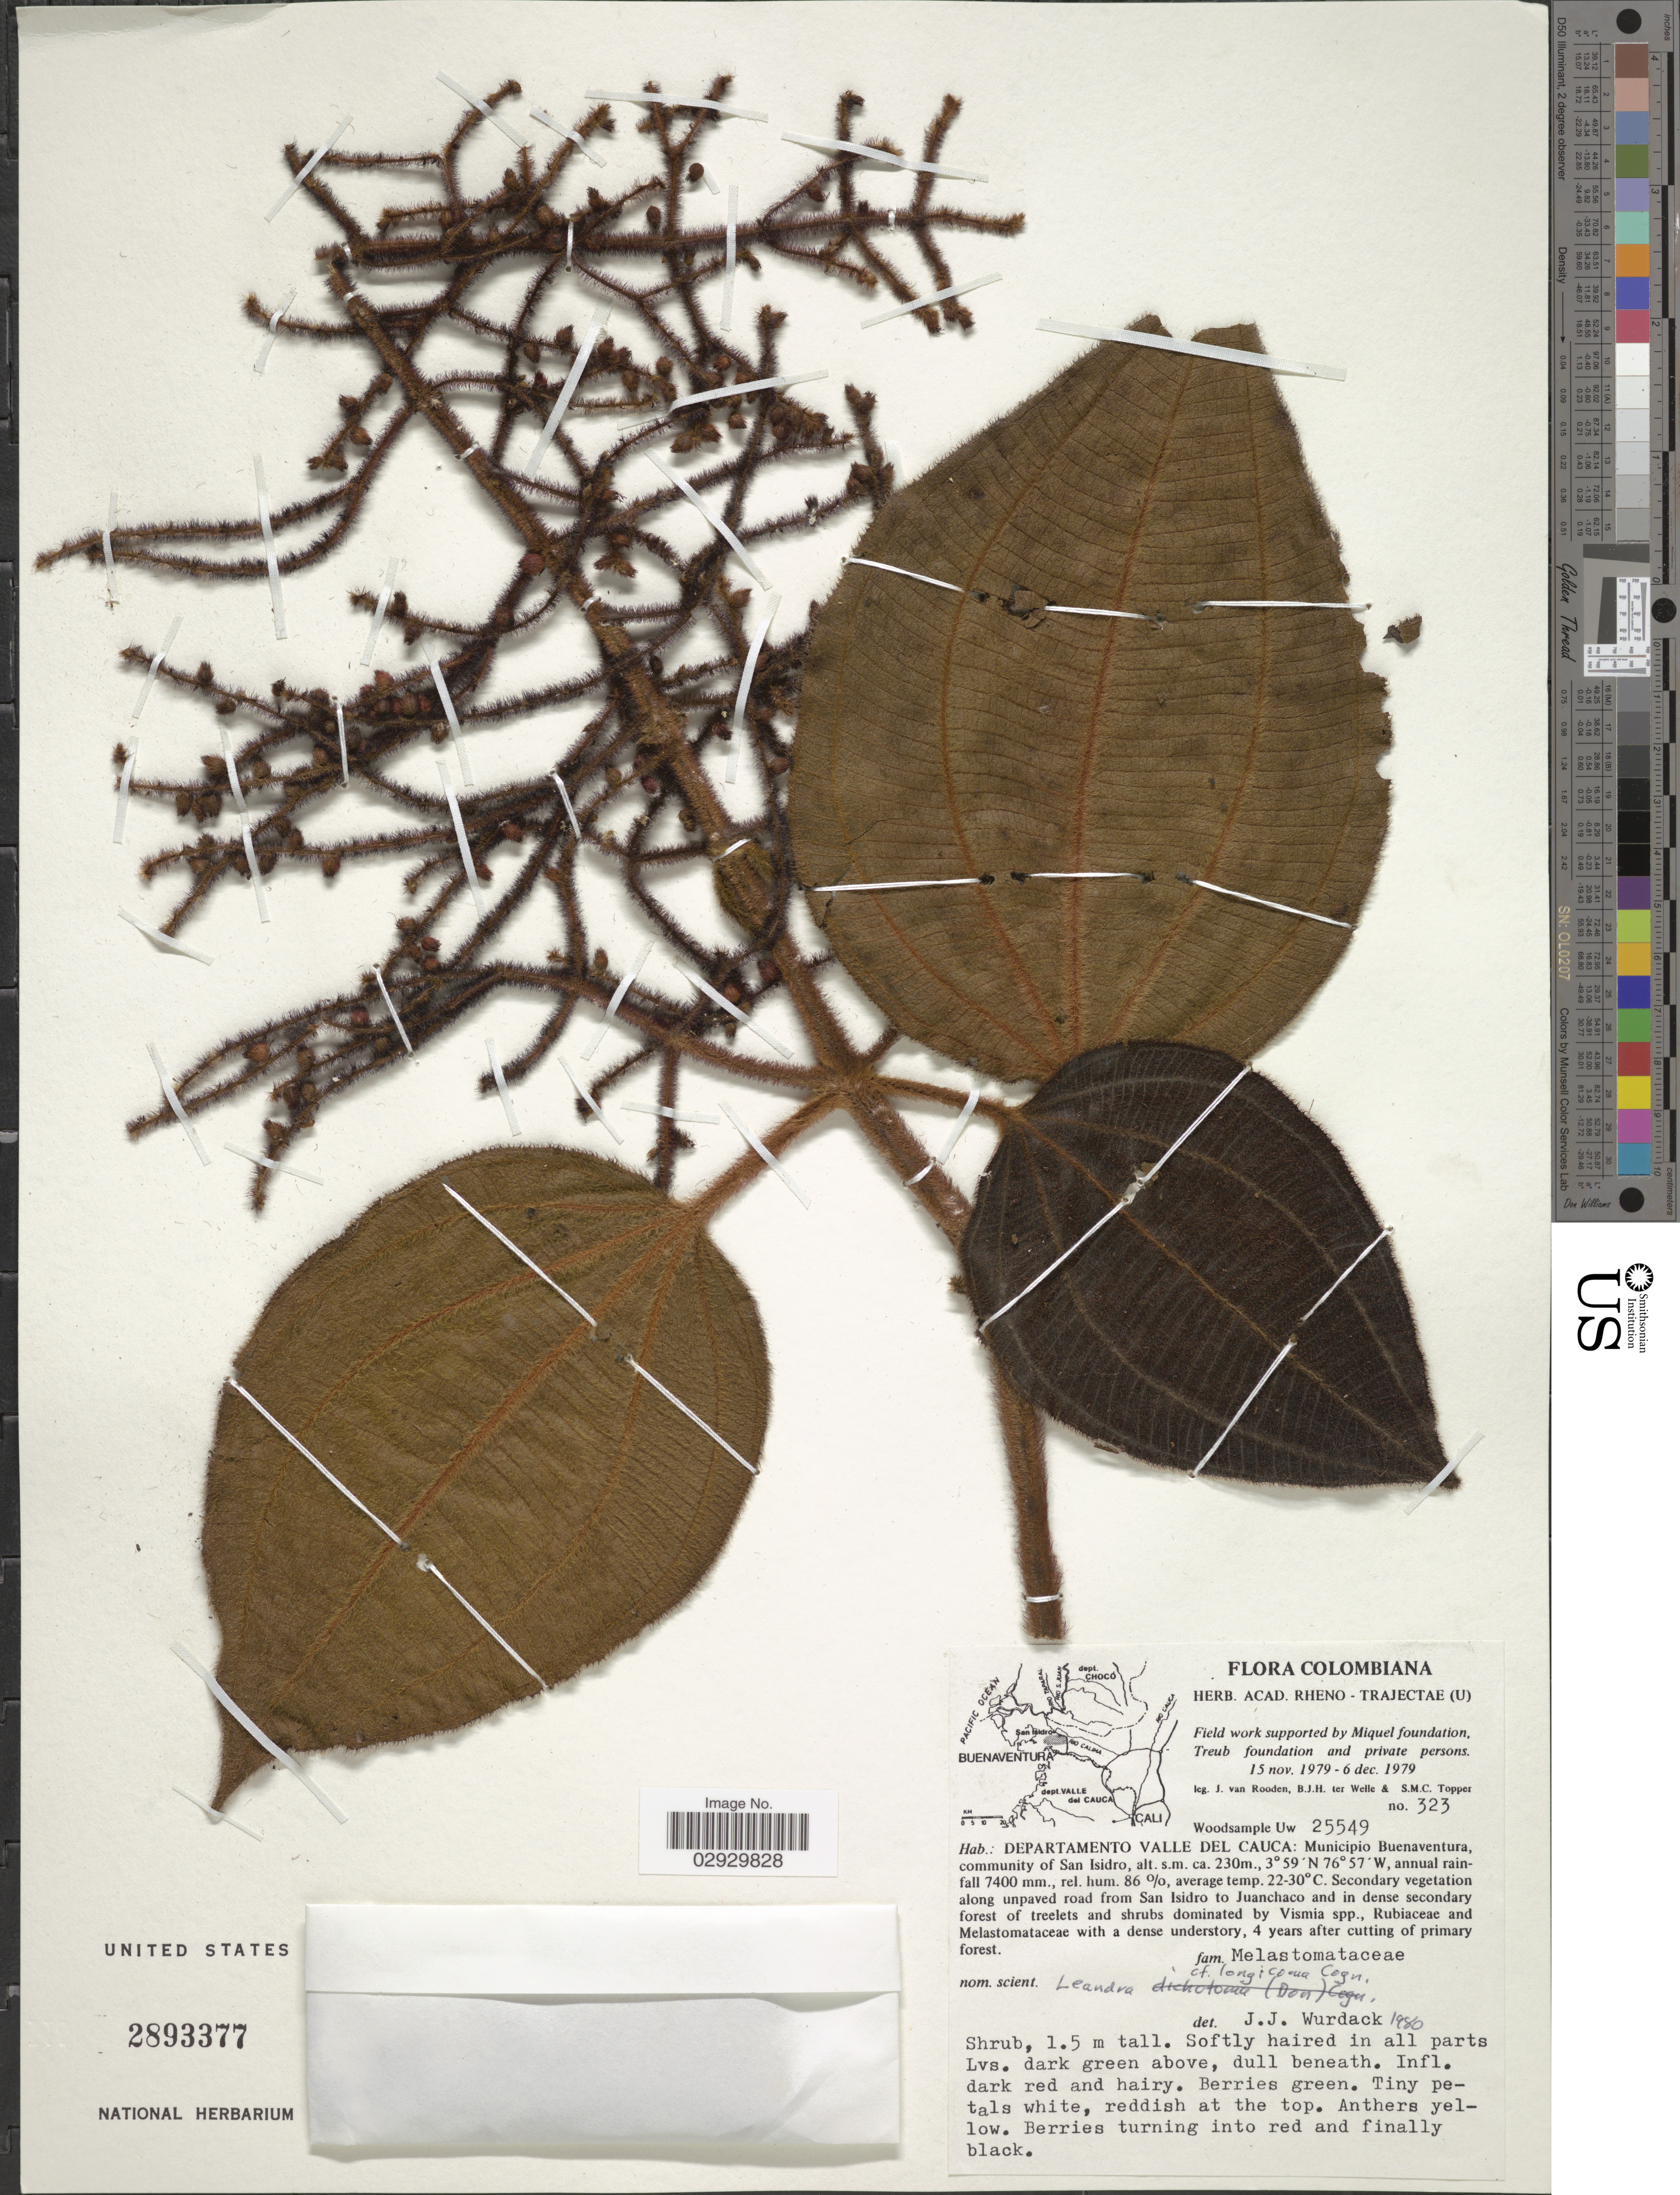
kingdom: Plantae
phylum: Tracheophyta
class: Magnoliopsida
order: Myrtales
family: Melastomataceae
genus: Leandra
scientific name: Leandra longicoma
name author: Cogn.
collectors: J. Van Rooden, B. ter Welle & S. Topper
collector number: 323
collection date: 1979-11-15/1979-12-06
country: Colombia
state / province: Valle del Cauca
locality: Departamento Valle del Cauca: Municipio Buenaventura, community of San Isidro.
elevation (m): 230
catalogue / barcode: US 2893377